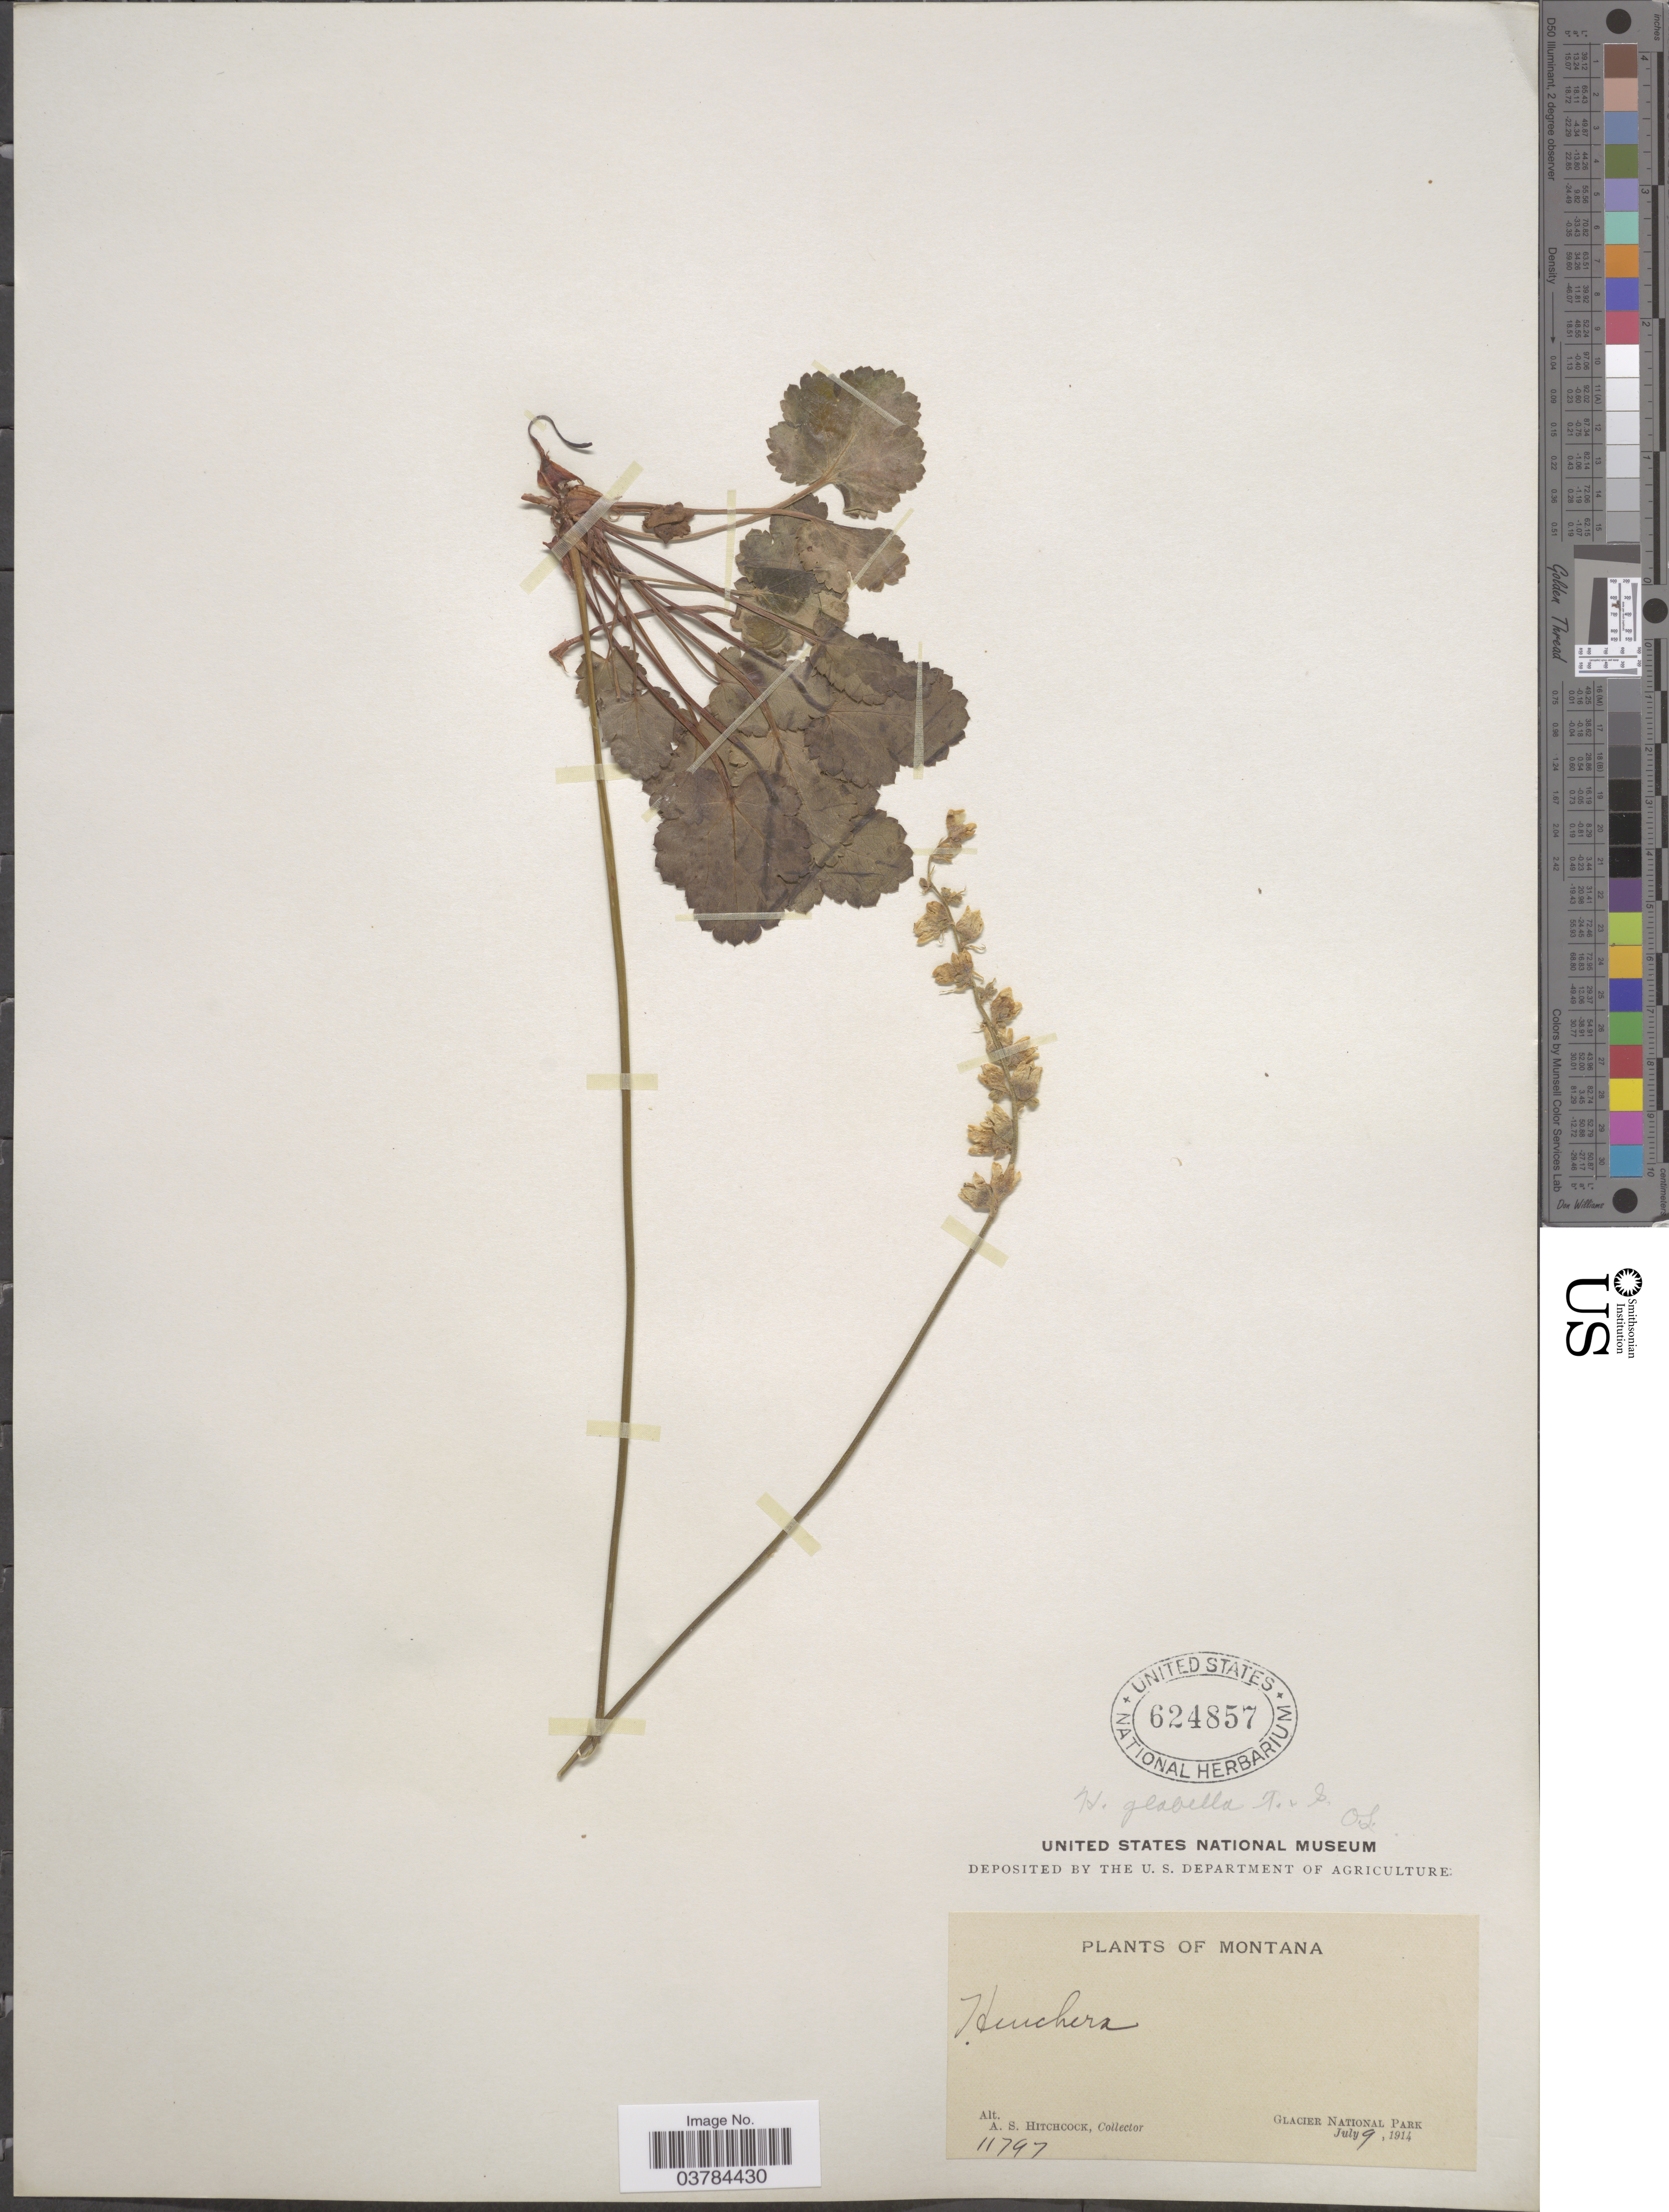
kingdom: Plantae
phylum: Tracheophyta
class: Magnoliopsida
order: Saxifragales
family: Saxifragaceae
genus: Heuchera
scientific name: Heuchera glabella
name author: Torr. & A. Gray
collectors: A. S. Hitchcock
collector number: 11797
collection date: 1914-07-09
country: United States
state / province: Montana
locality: Glacier National Park.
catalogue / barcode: US 624857